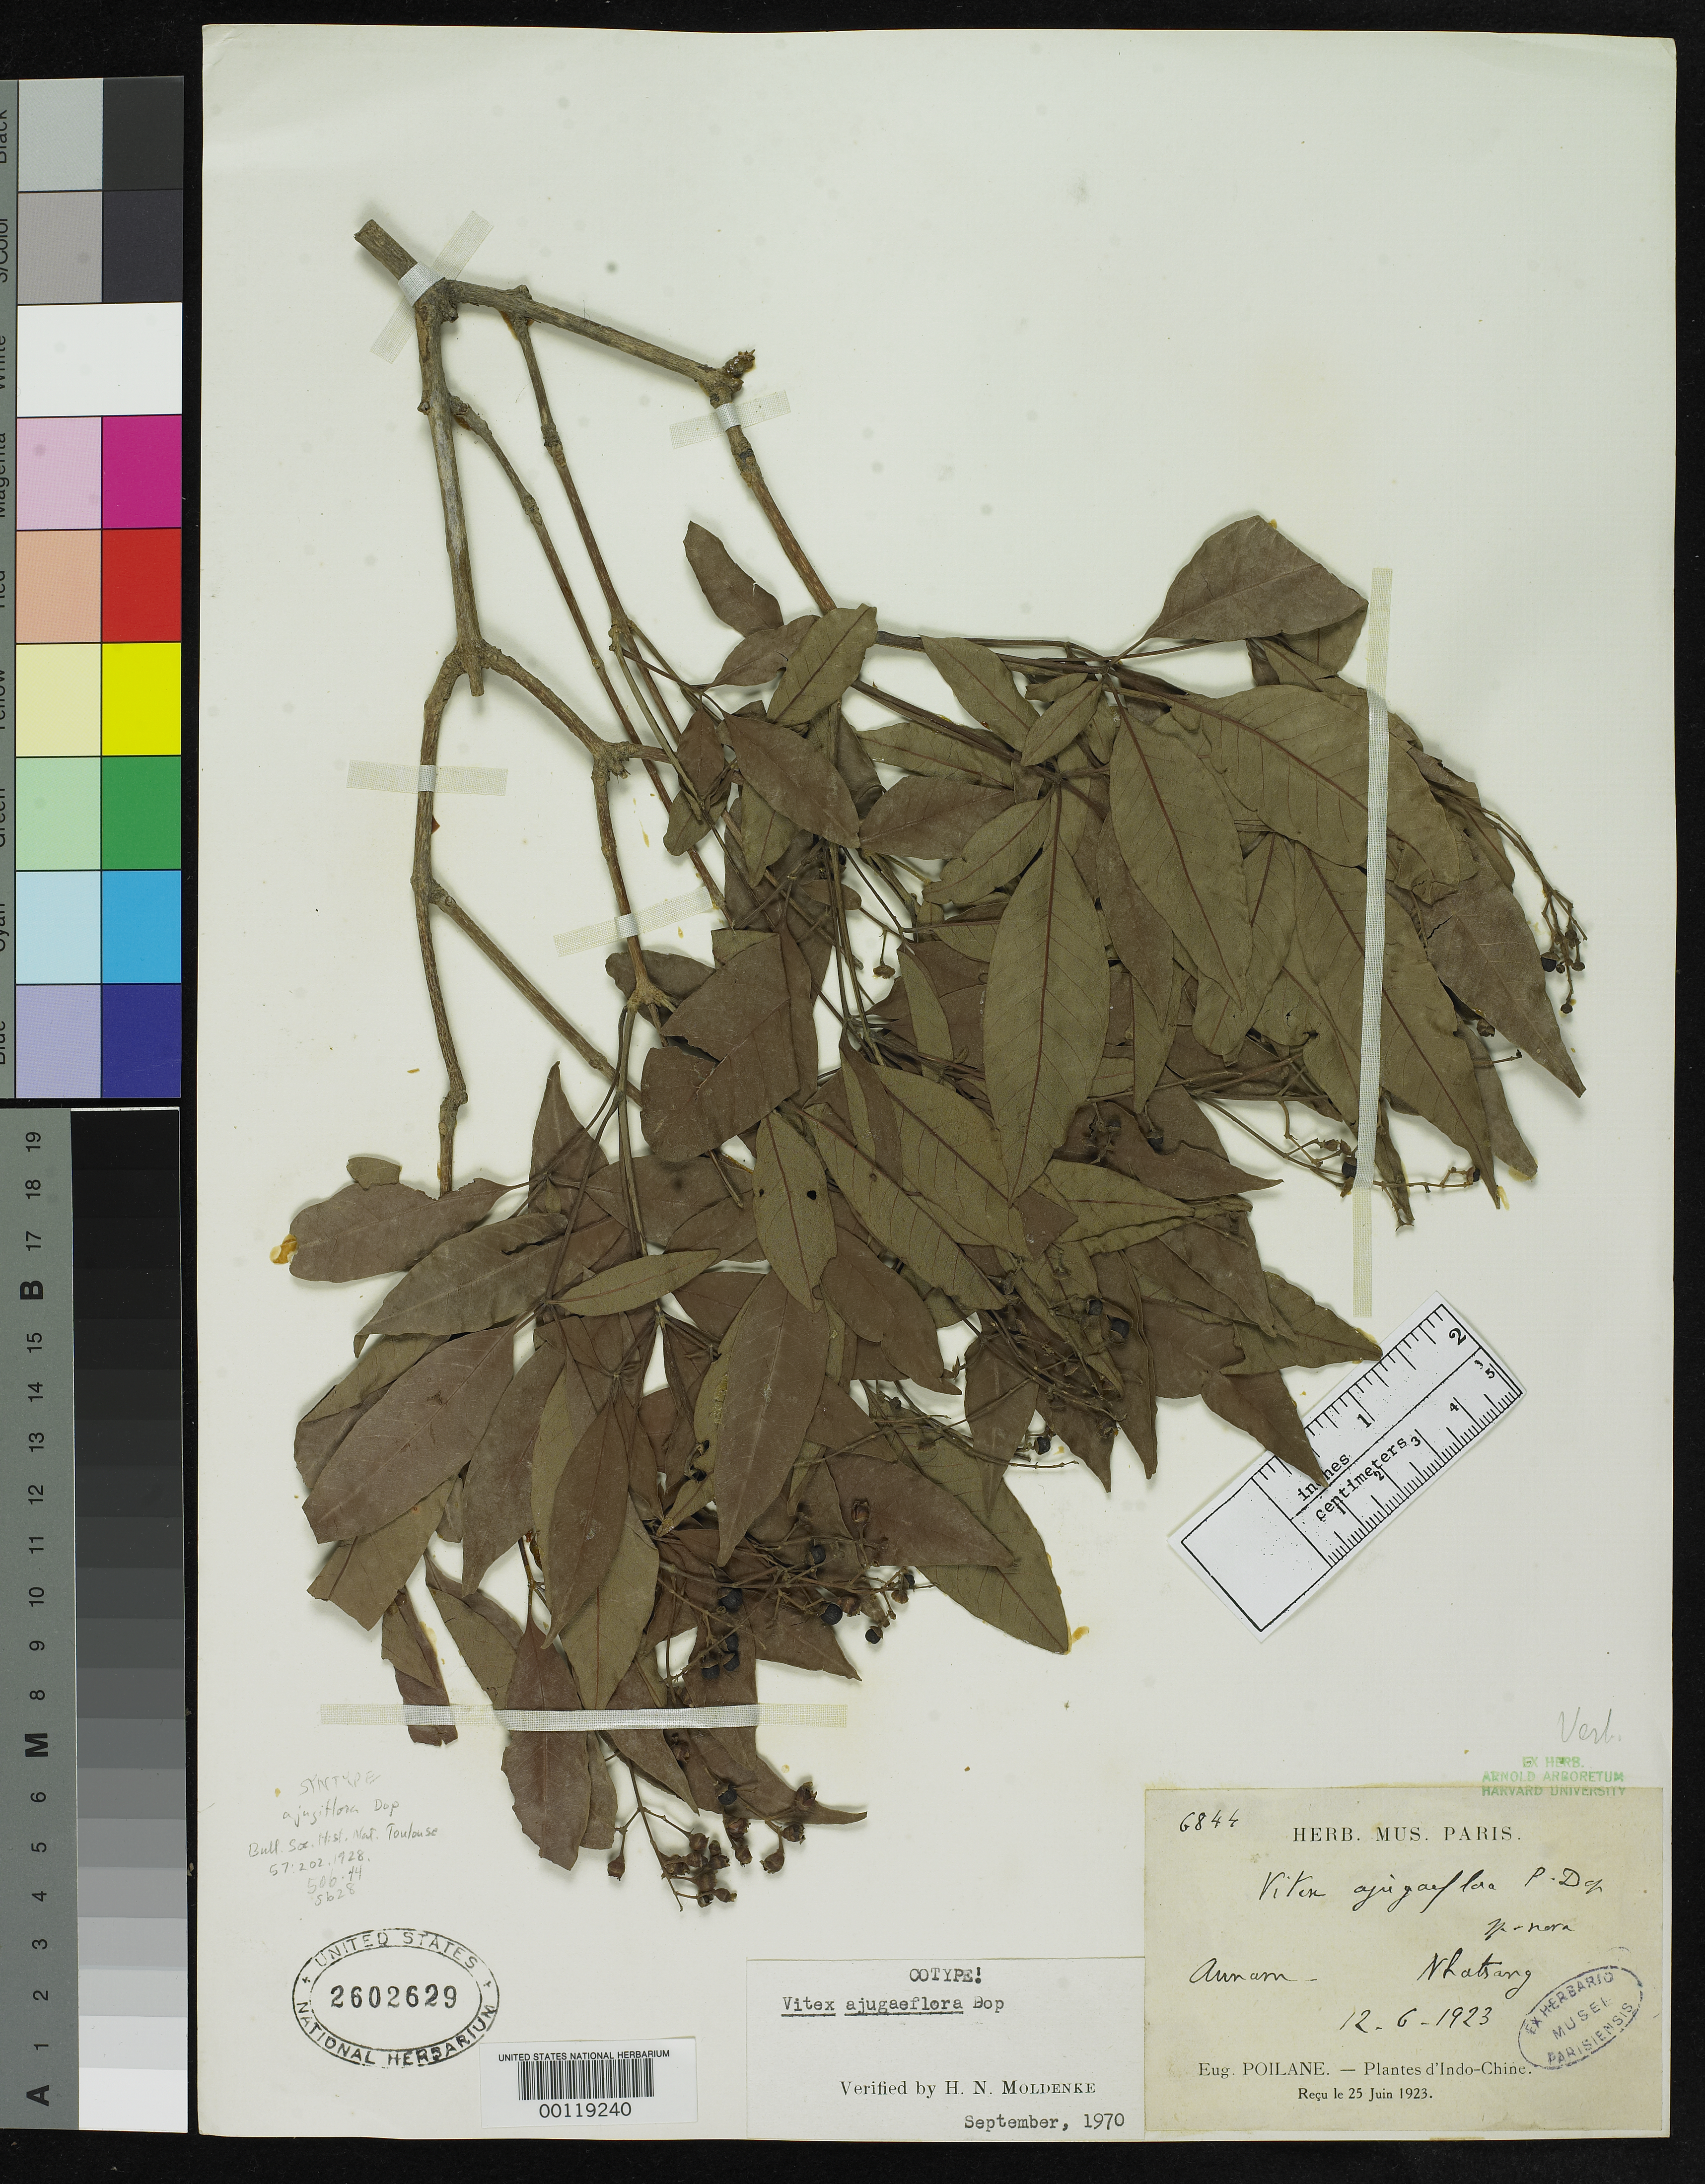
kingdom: Plantae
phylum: Tracheophyta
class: Magnoliopsida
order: Lamiales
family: Lamiaceae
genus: Vitex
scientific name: Vitex ajugiflora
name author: Dop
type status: Syntype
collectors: E. Poilane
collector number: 6844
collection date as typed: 12 Jun 1923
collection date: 1923-06-12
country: Vietnam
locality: Nha Trang.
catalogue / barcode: US 2602629